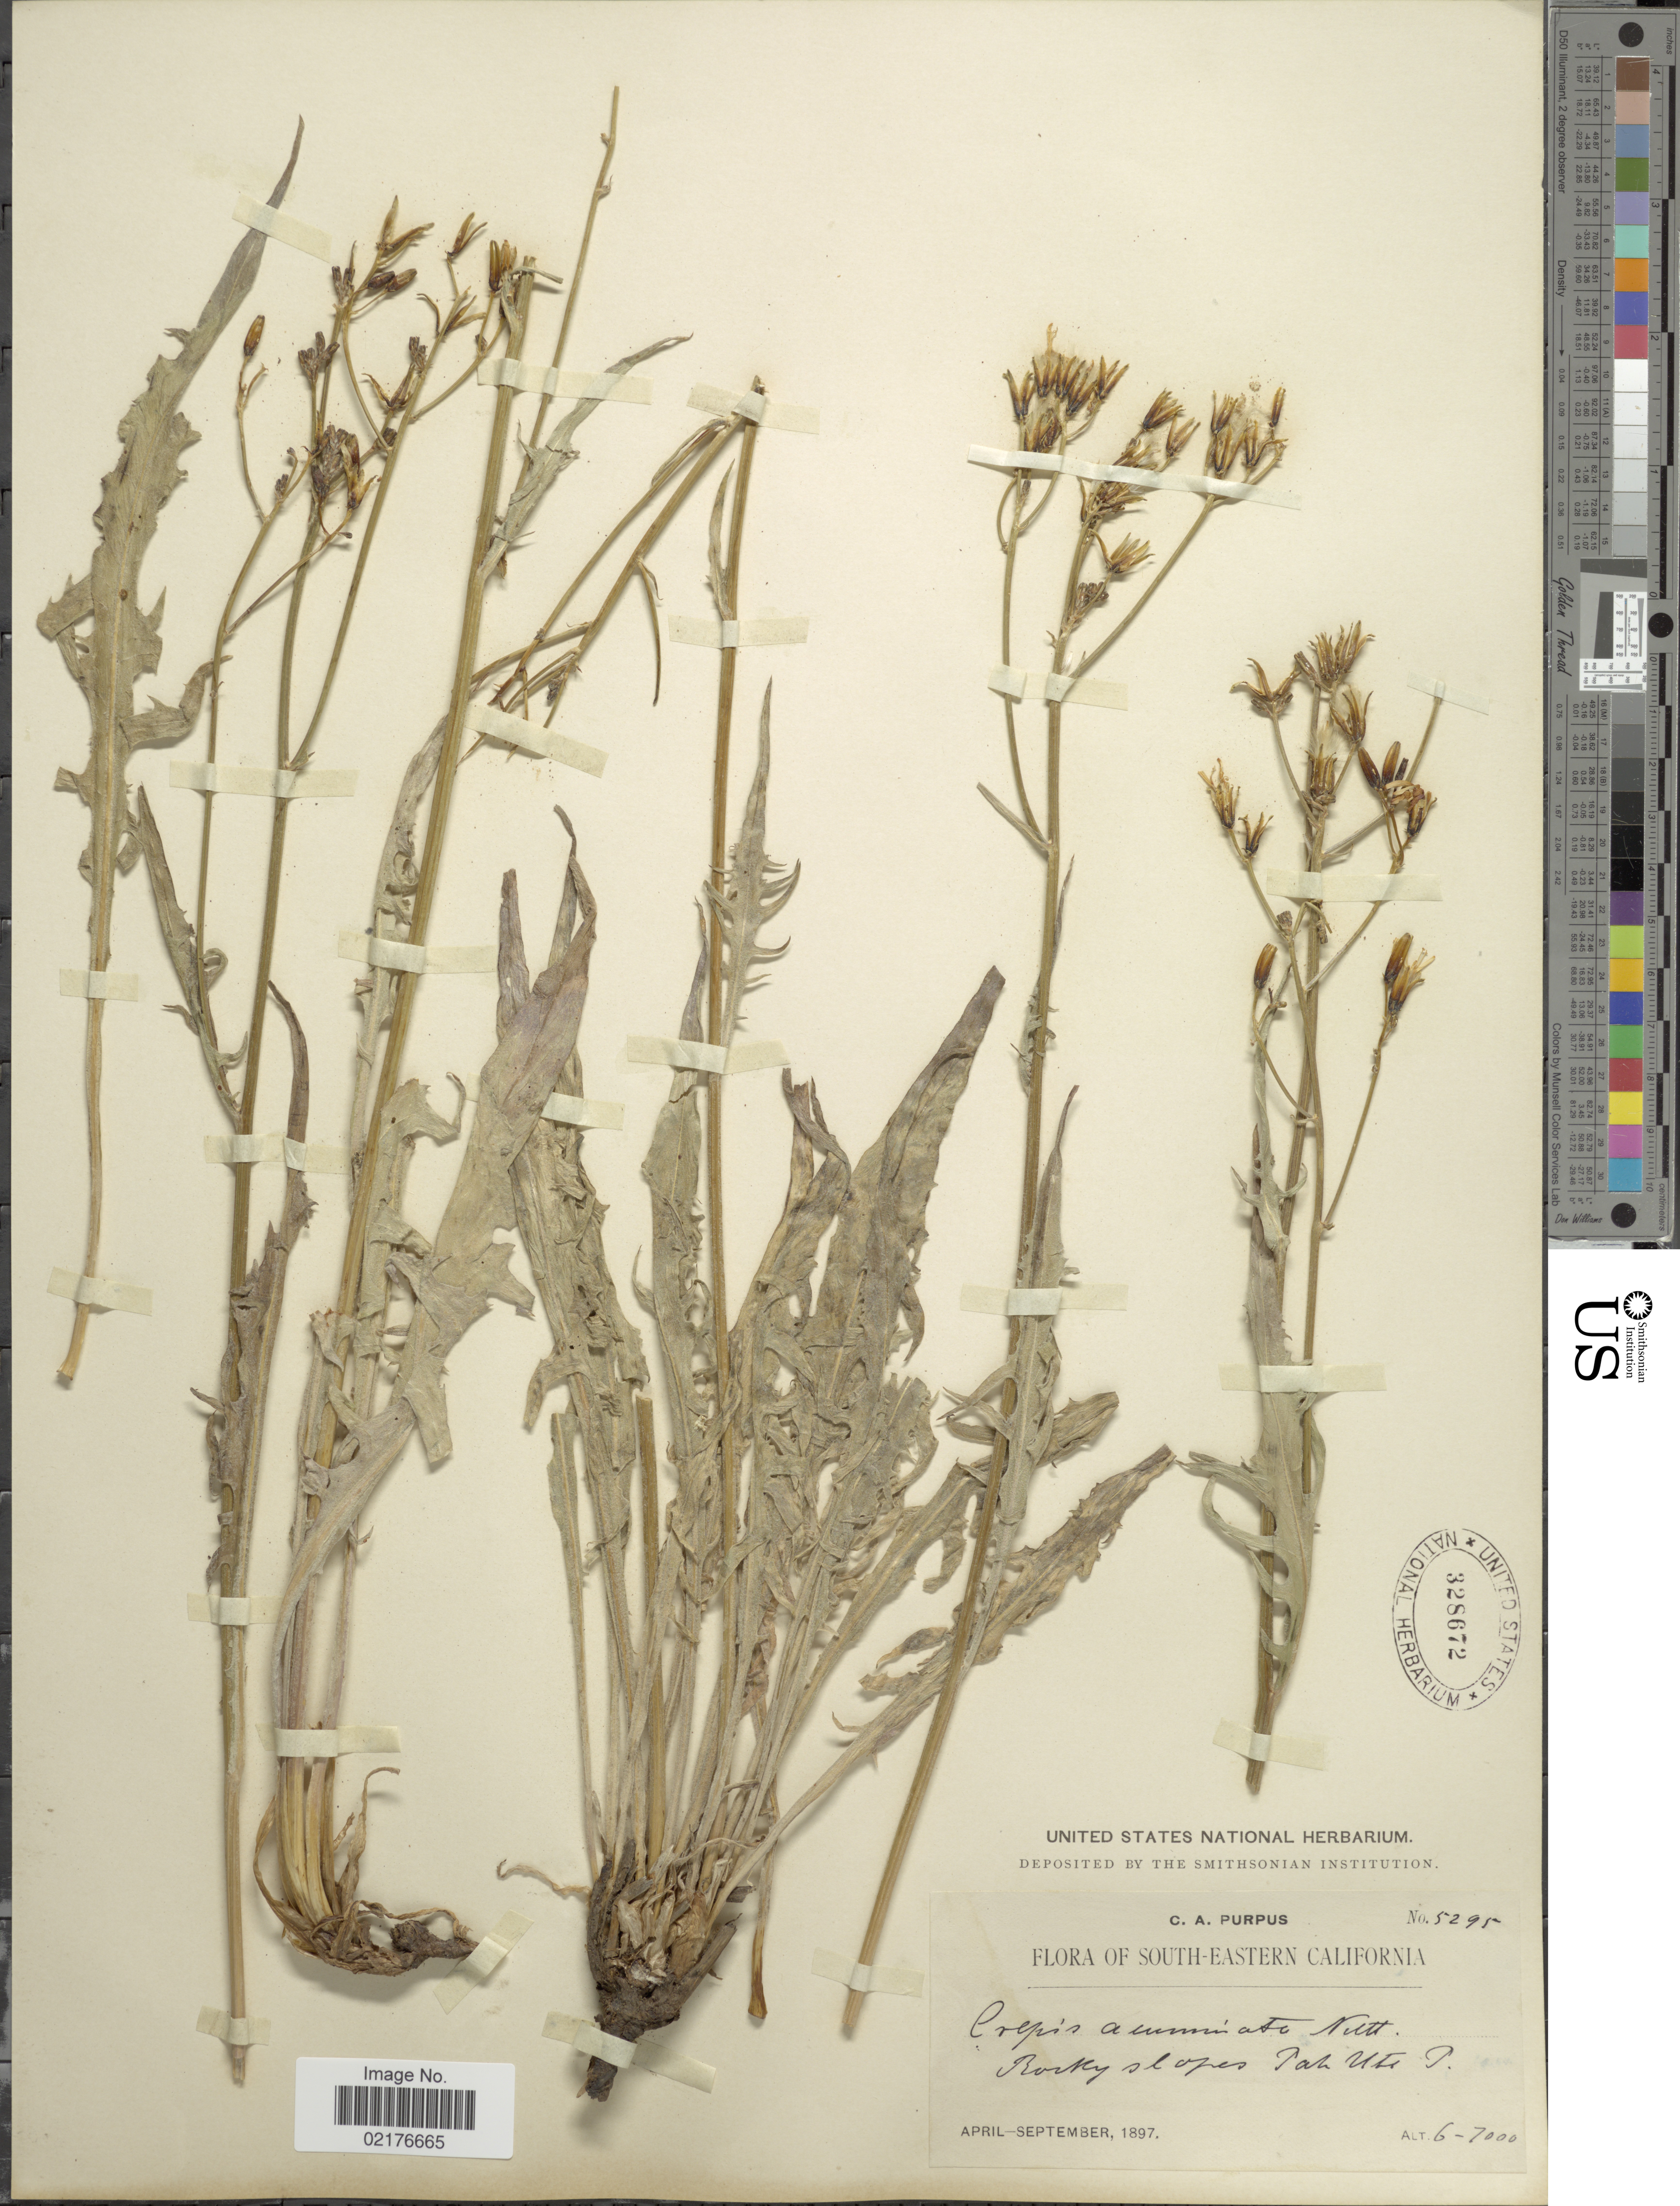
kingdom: Plantae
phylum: Tracheophyta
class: Magnoliopsida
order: Asterales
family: Asteraceae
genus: Crepis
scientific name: Crepis acuminata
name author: Nutt.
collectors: C. A. Purpus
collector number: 5295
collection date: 1897-04/1897-09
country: United States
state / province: California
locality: South-Eastern California, Rocky slopes Pah Mts. P.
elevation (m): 1829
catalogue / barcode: US 328672